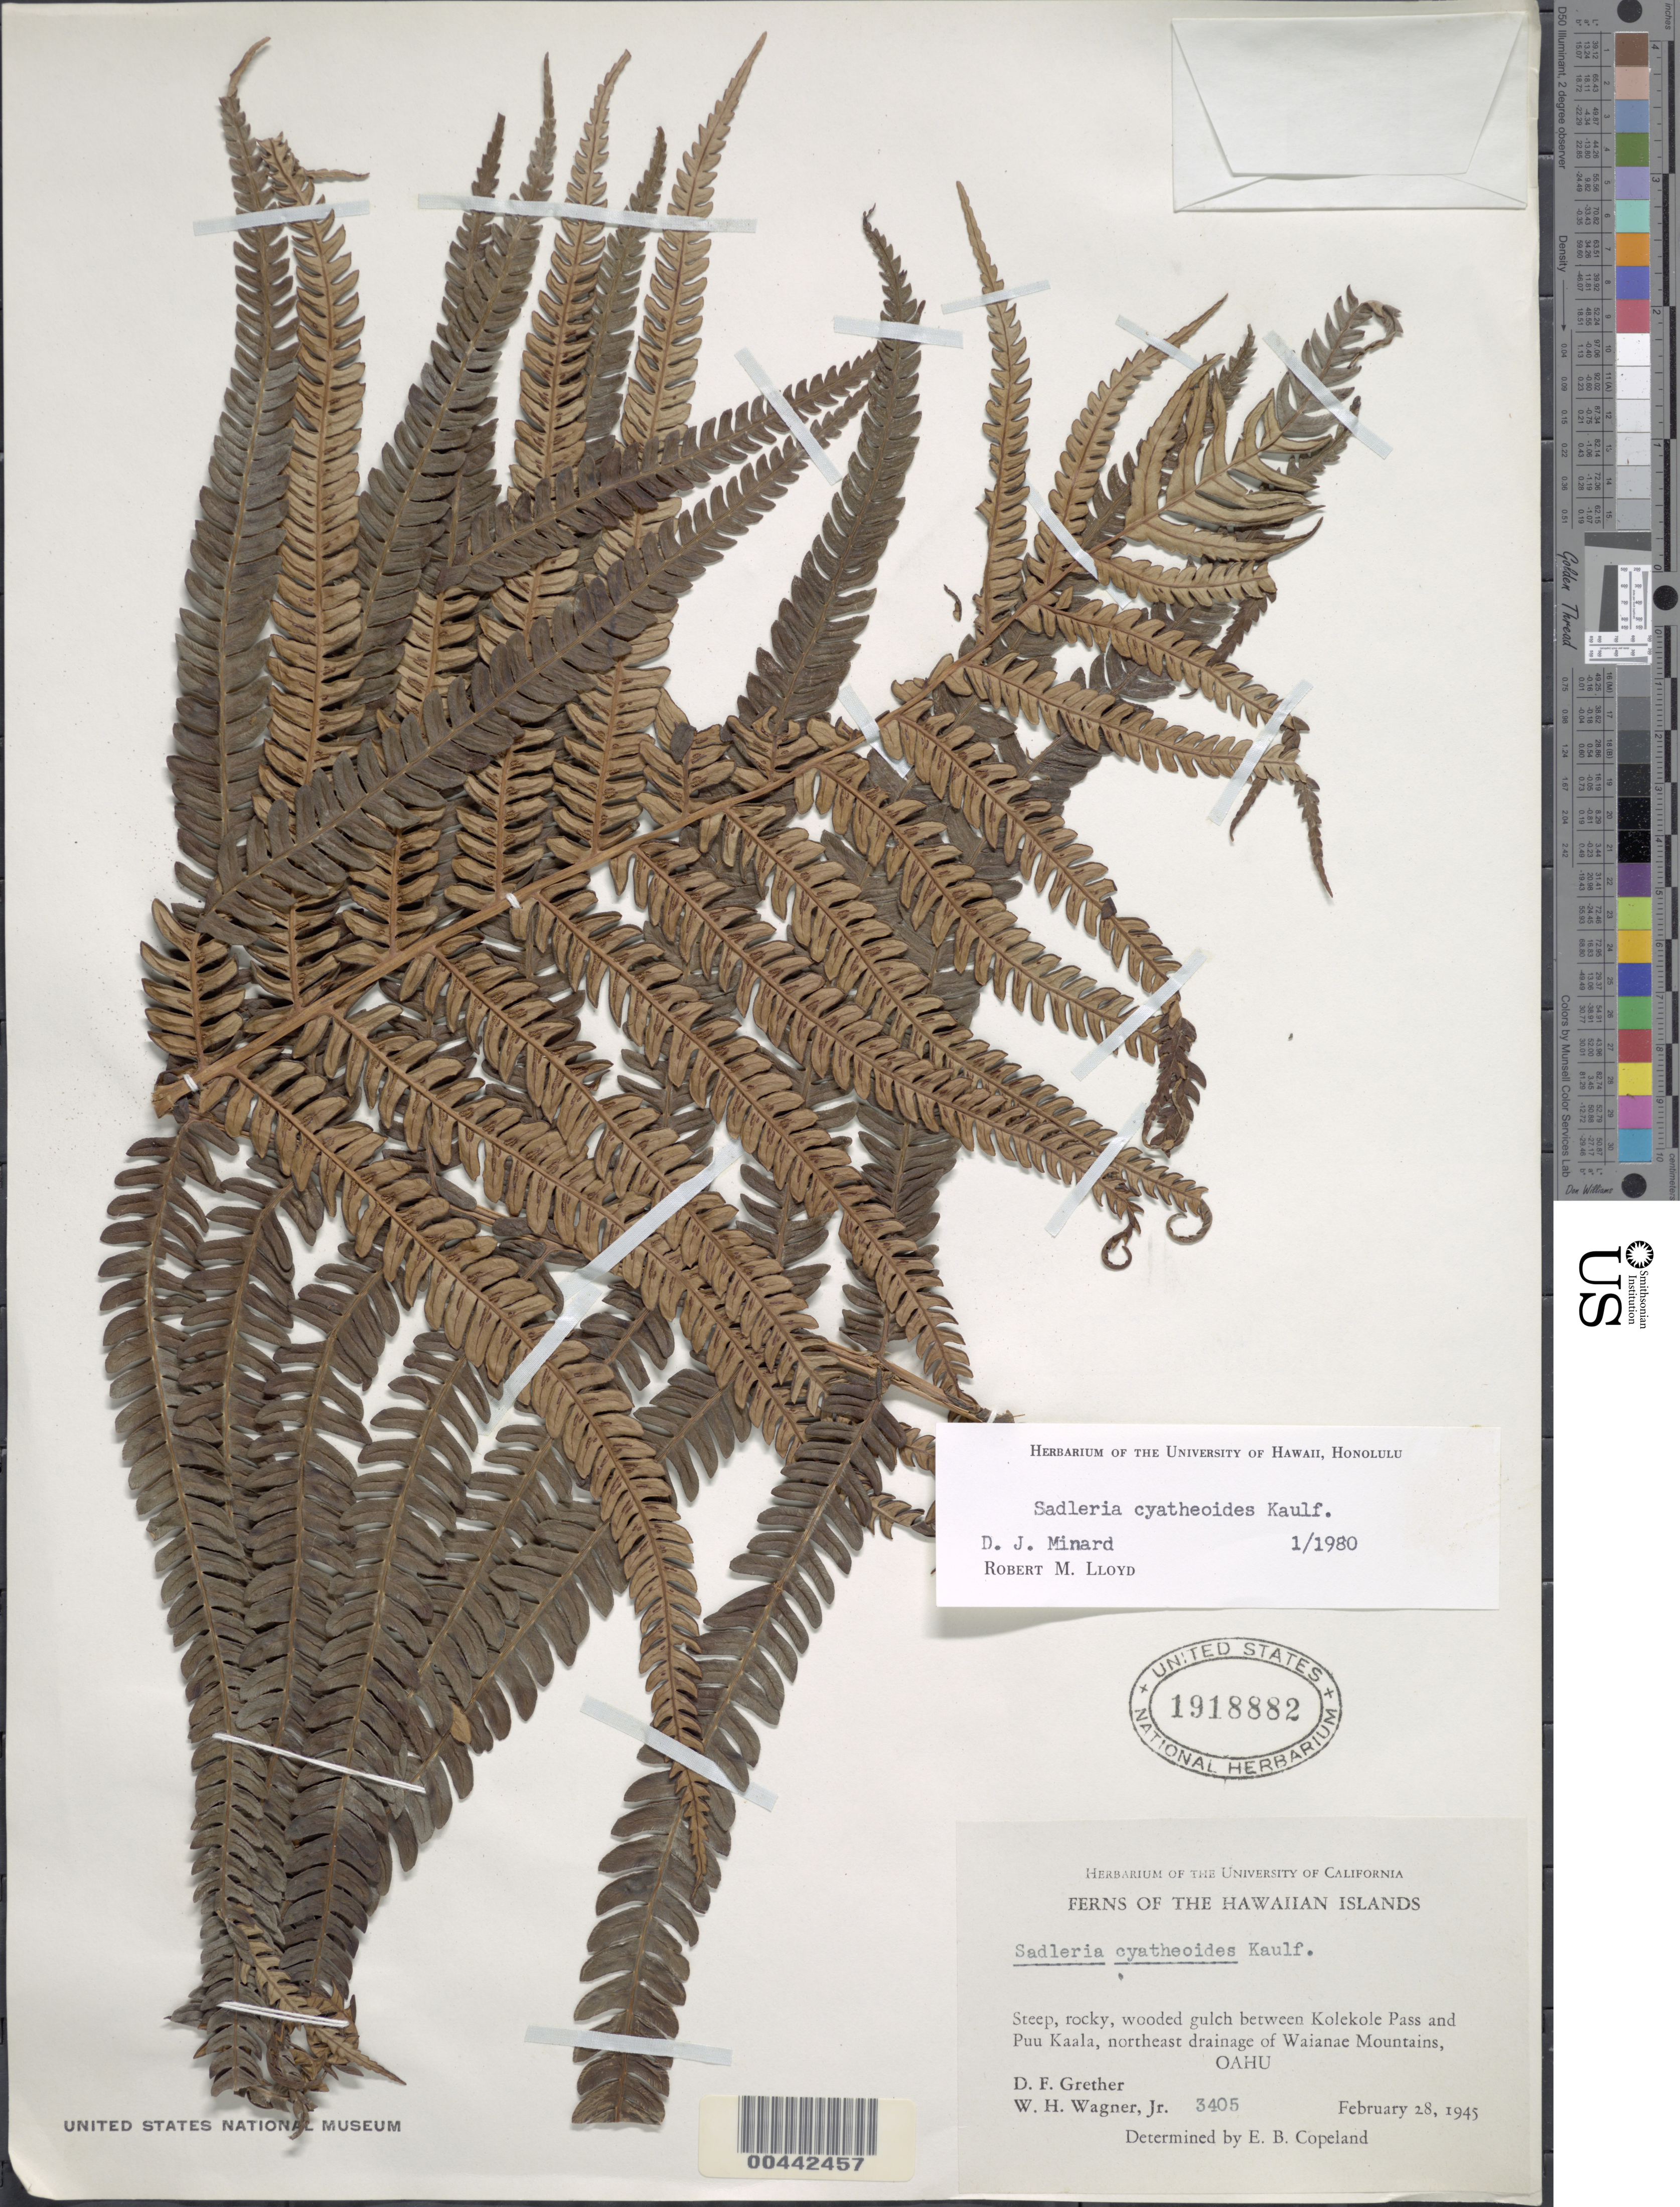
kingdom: Plantae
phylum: Tracheophyta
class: Polypodiopsida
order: Polypodiales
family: Blechnaceae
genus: Sadleria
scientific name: Sadleria cyatheoides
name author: Kaulf.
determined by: Copeland, E. B.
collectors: D. F. Grether & W. H. Wagner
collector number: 3405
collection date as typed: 28 Feb 1945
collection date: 1945-02-28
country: United States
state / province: Hawaii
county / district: Honolulu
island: Oahu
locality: Gulch between Kolekole Pass and Puu Kaala, NE drainage of Waianae Mts.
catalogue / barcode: US 1918882